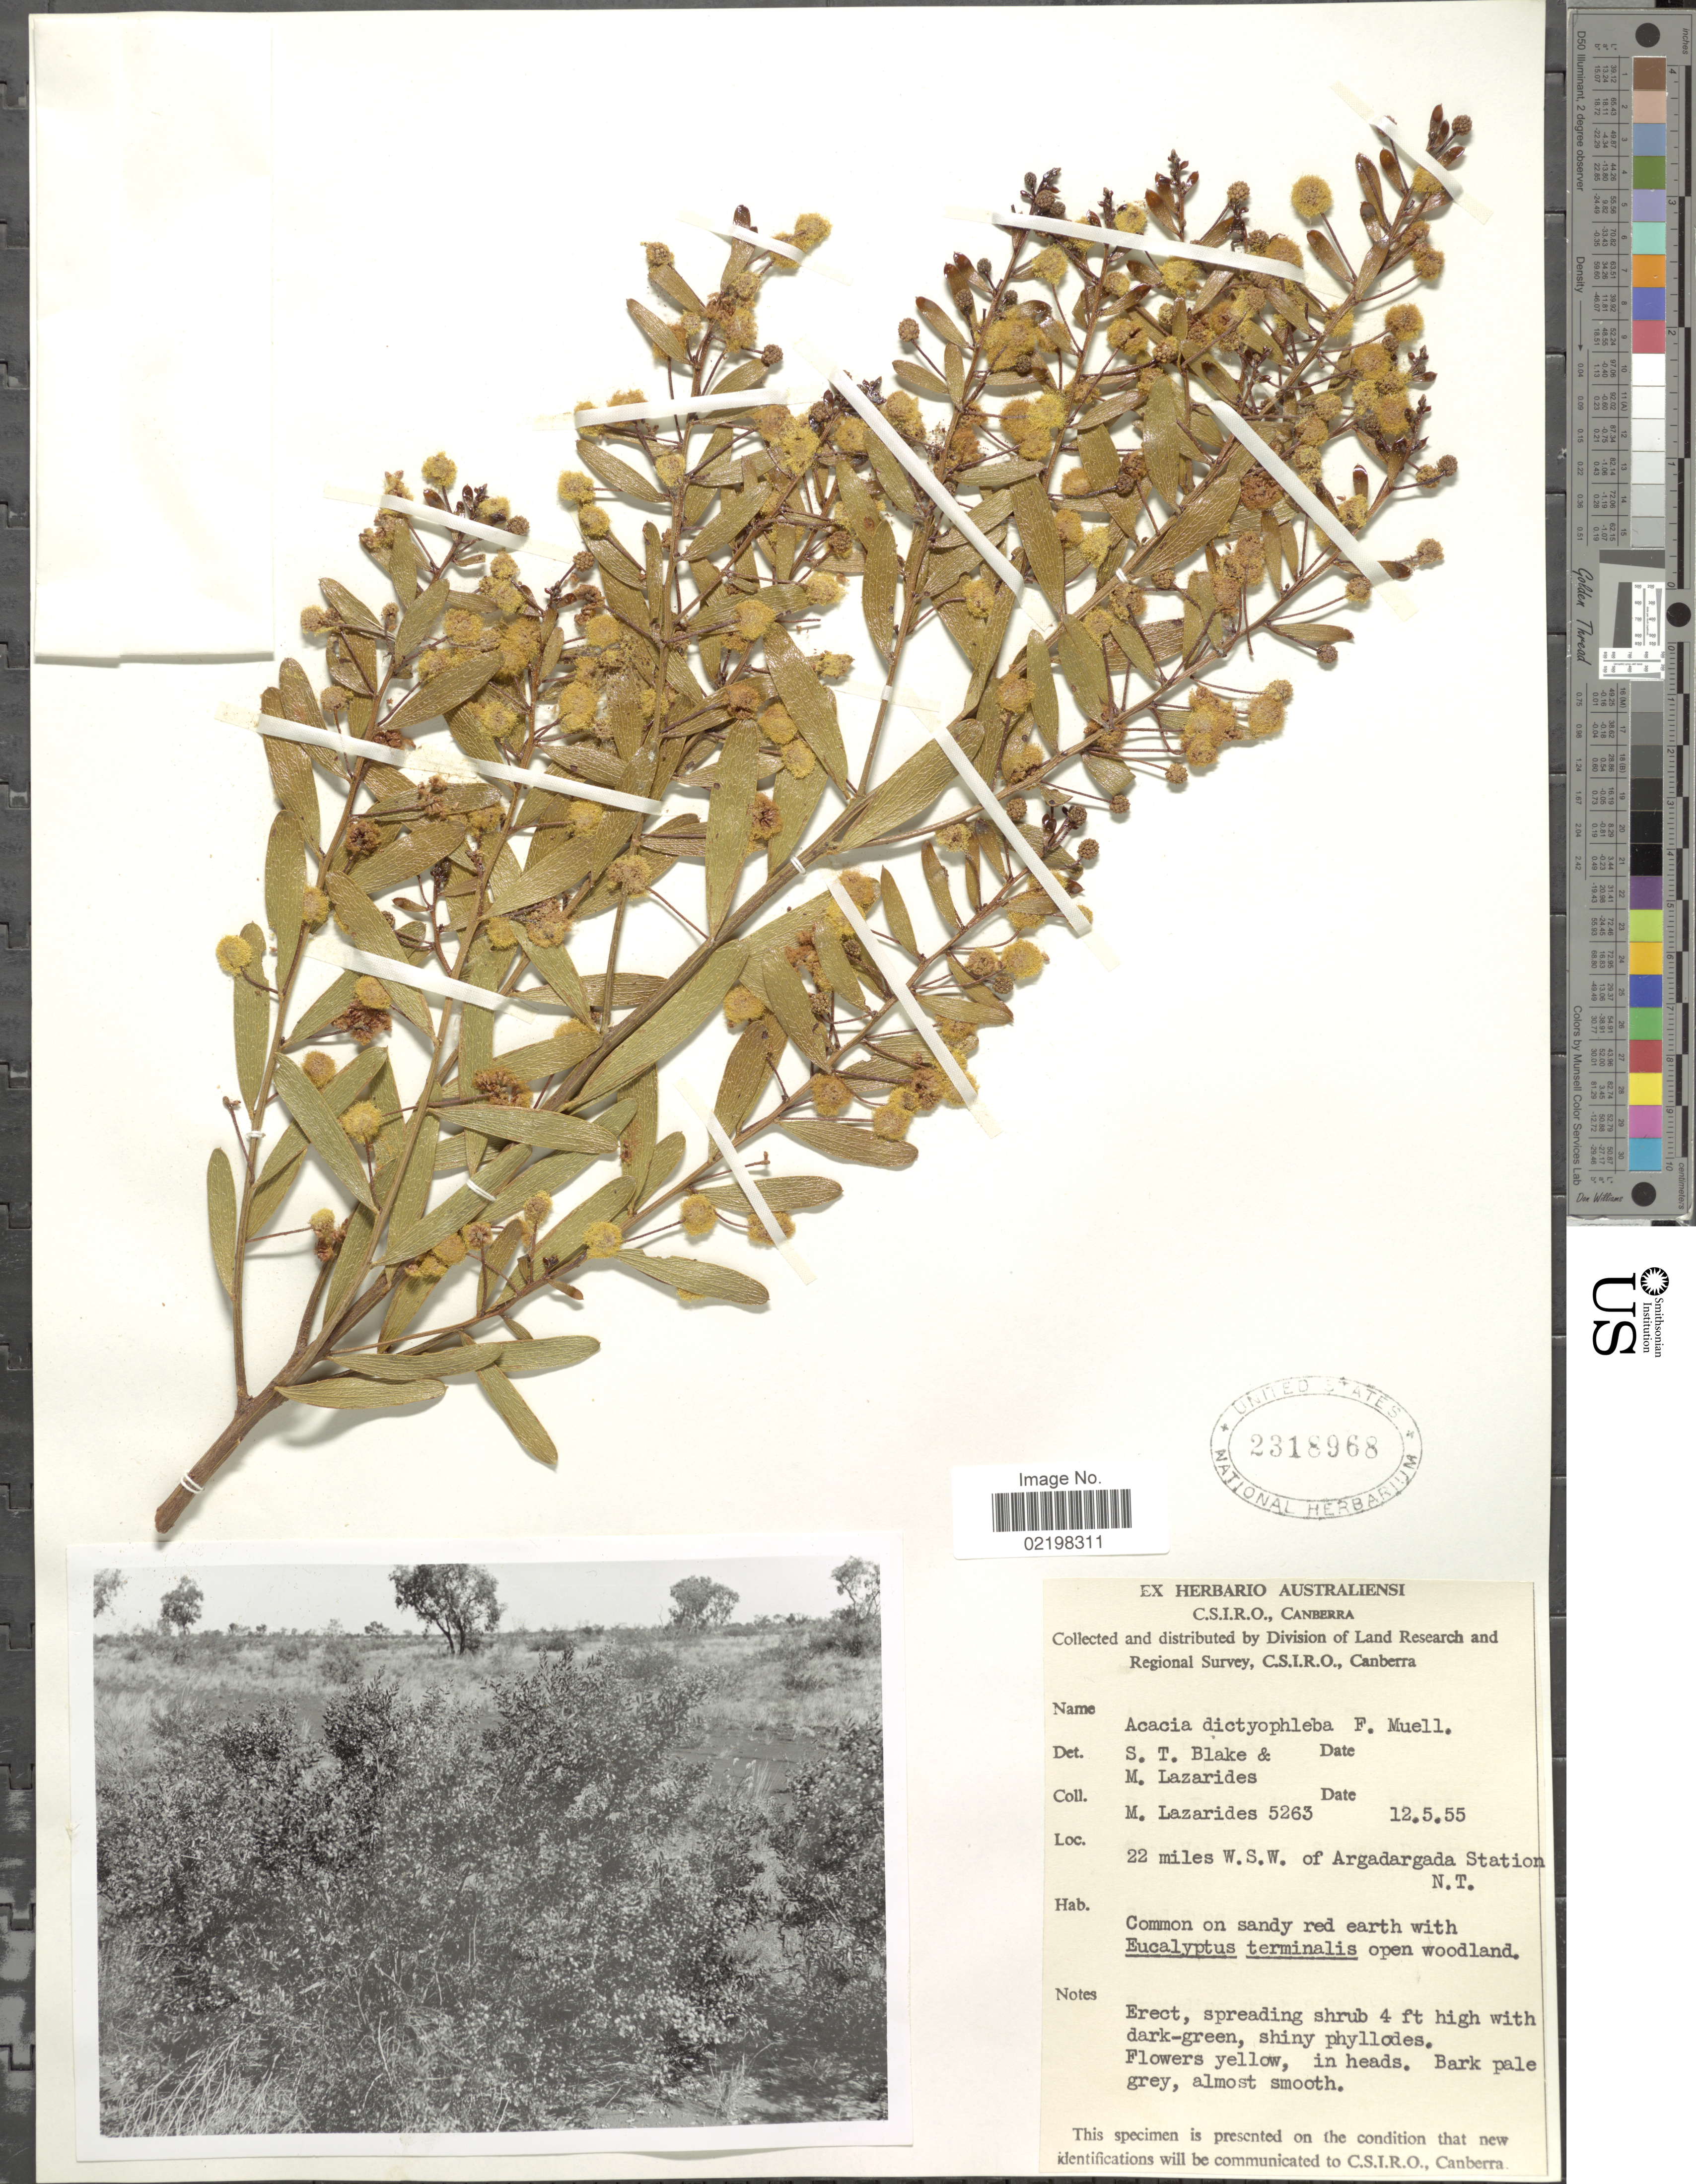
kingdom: Plantae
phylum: Tracheophyta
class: Magnoliopsida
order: Fabales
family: Fabaceae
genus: Acacia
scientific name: Acacia dictyophleba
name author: F. Muell.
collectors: M. Lazarides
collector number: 5263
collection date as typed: Transcribed d/m/y: 12/5/55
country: Australia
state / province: Northern Territory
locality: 22 miles W. S. W. of Argadargada Station, N.T.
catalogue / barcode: US 2318968